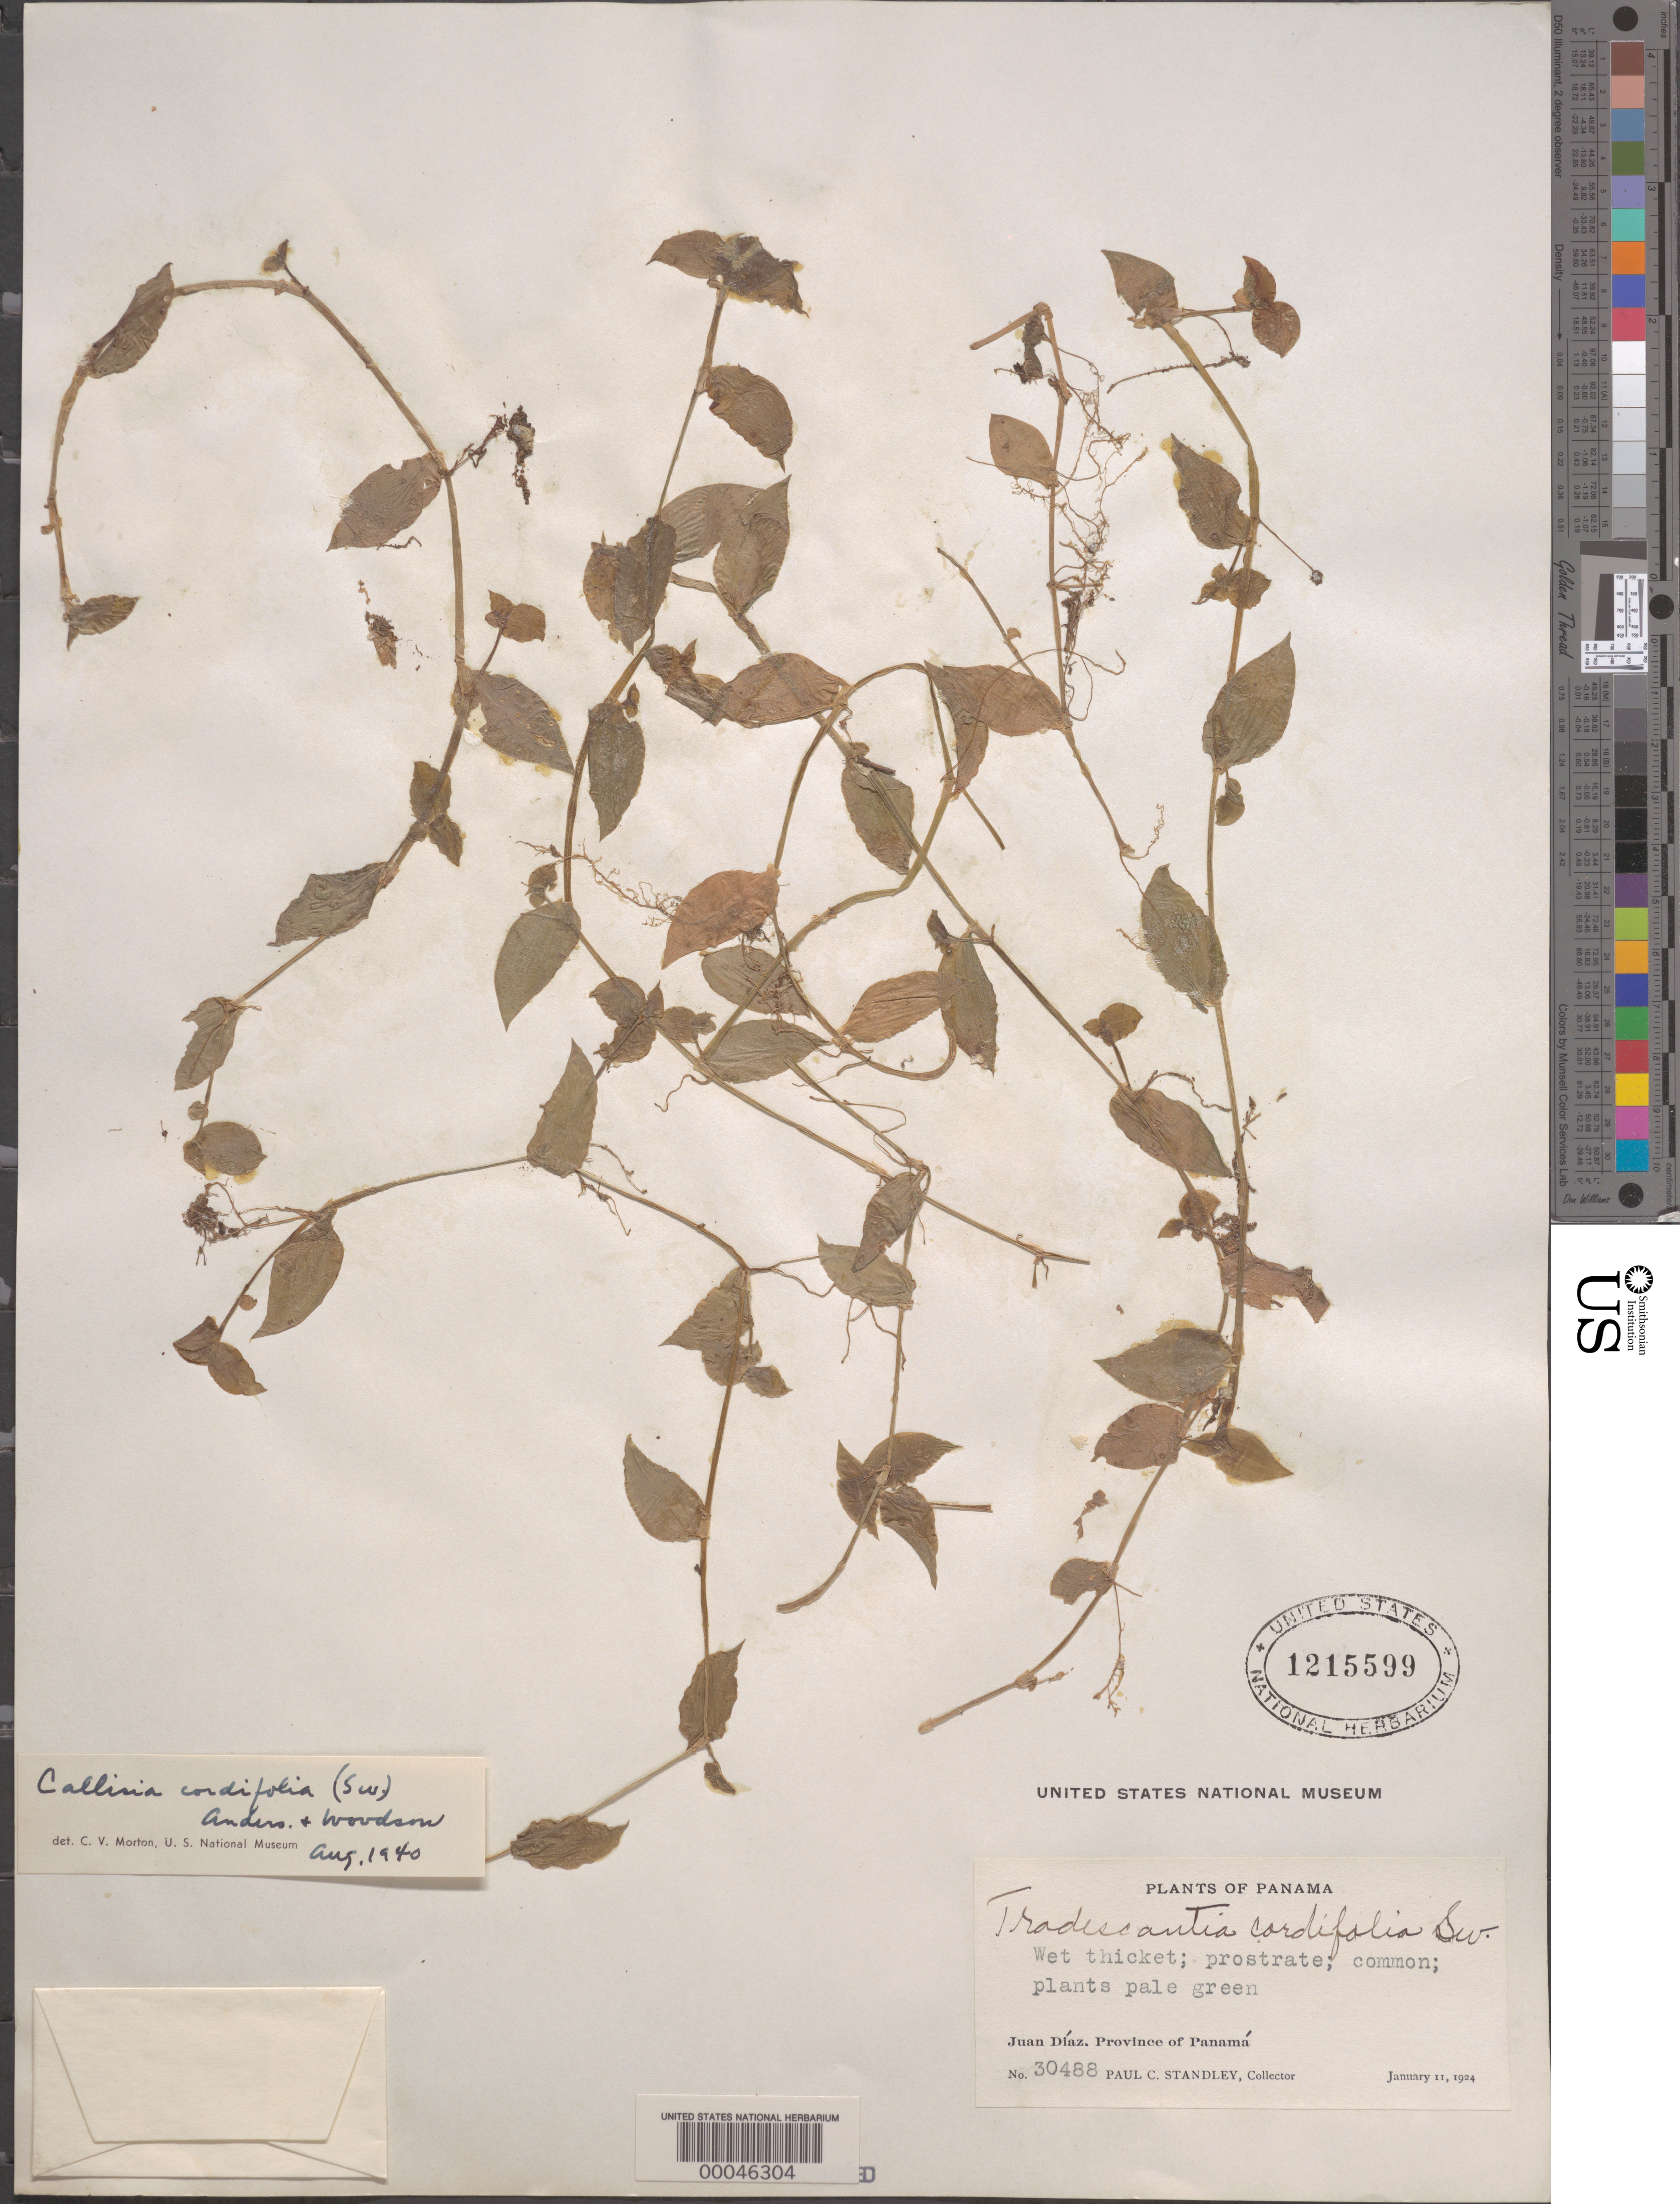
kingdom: Plantae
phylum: Tracheophyta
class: Liliopsida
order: Commelinales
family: Commelinaceae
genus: Callisia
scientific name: Callisia cordifolia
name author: (Sw.) E.S. Anderson & Woodson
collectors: P. C. Standley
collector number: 30488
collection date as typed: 11 Jan 1924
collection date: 1924-01-11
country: Panama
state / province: Panamá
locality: Juan Diaz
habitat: Moist thicket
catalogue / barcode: US 1215599